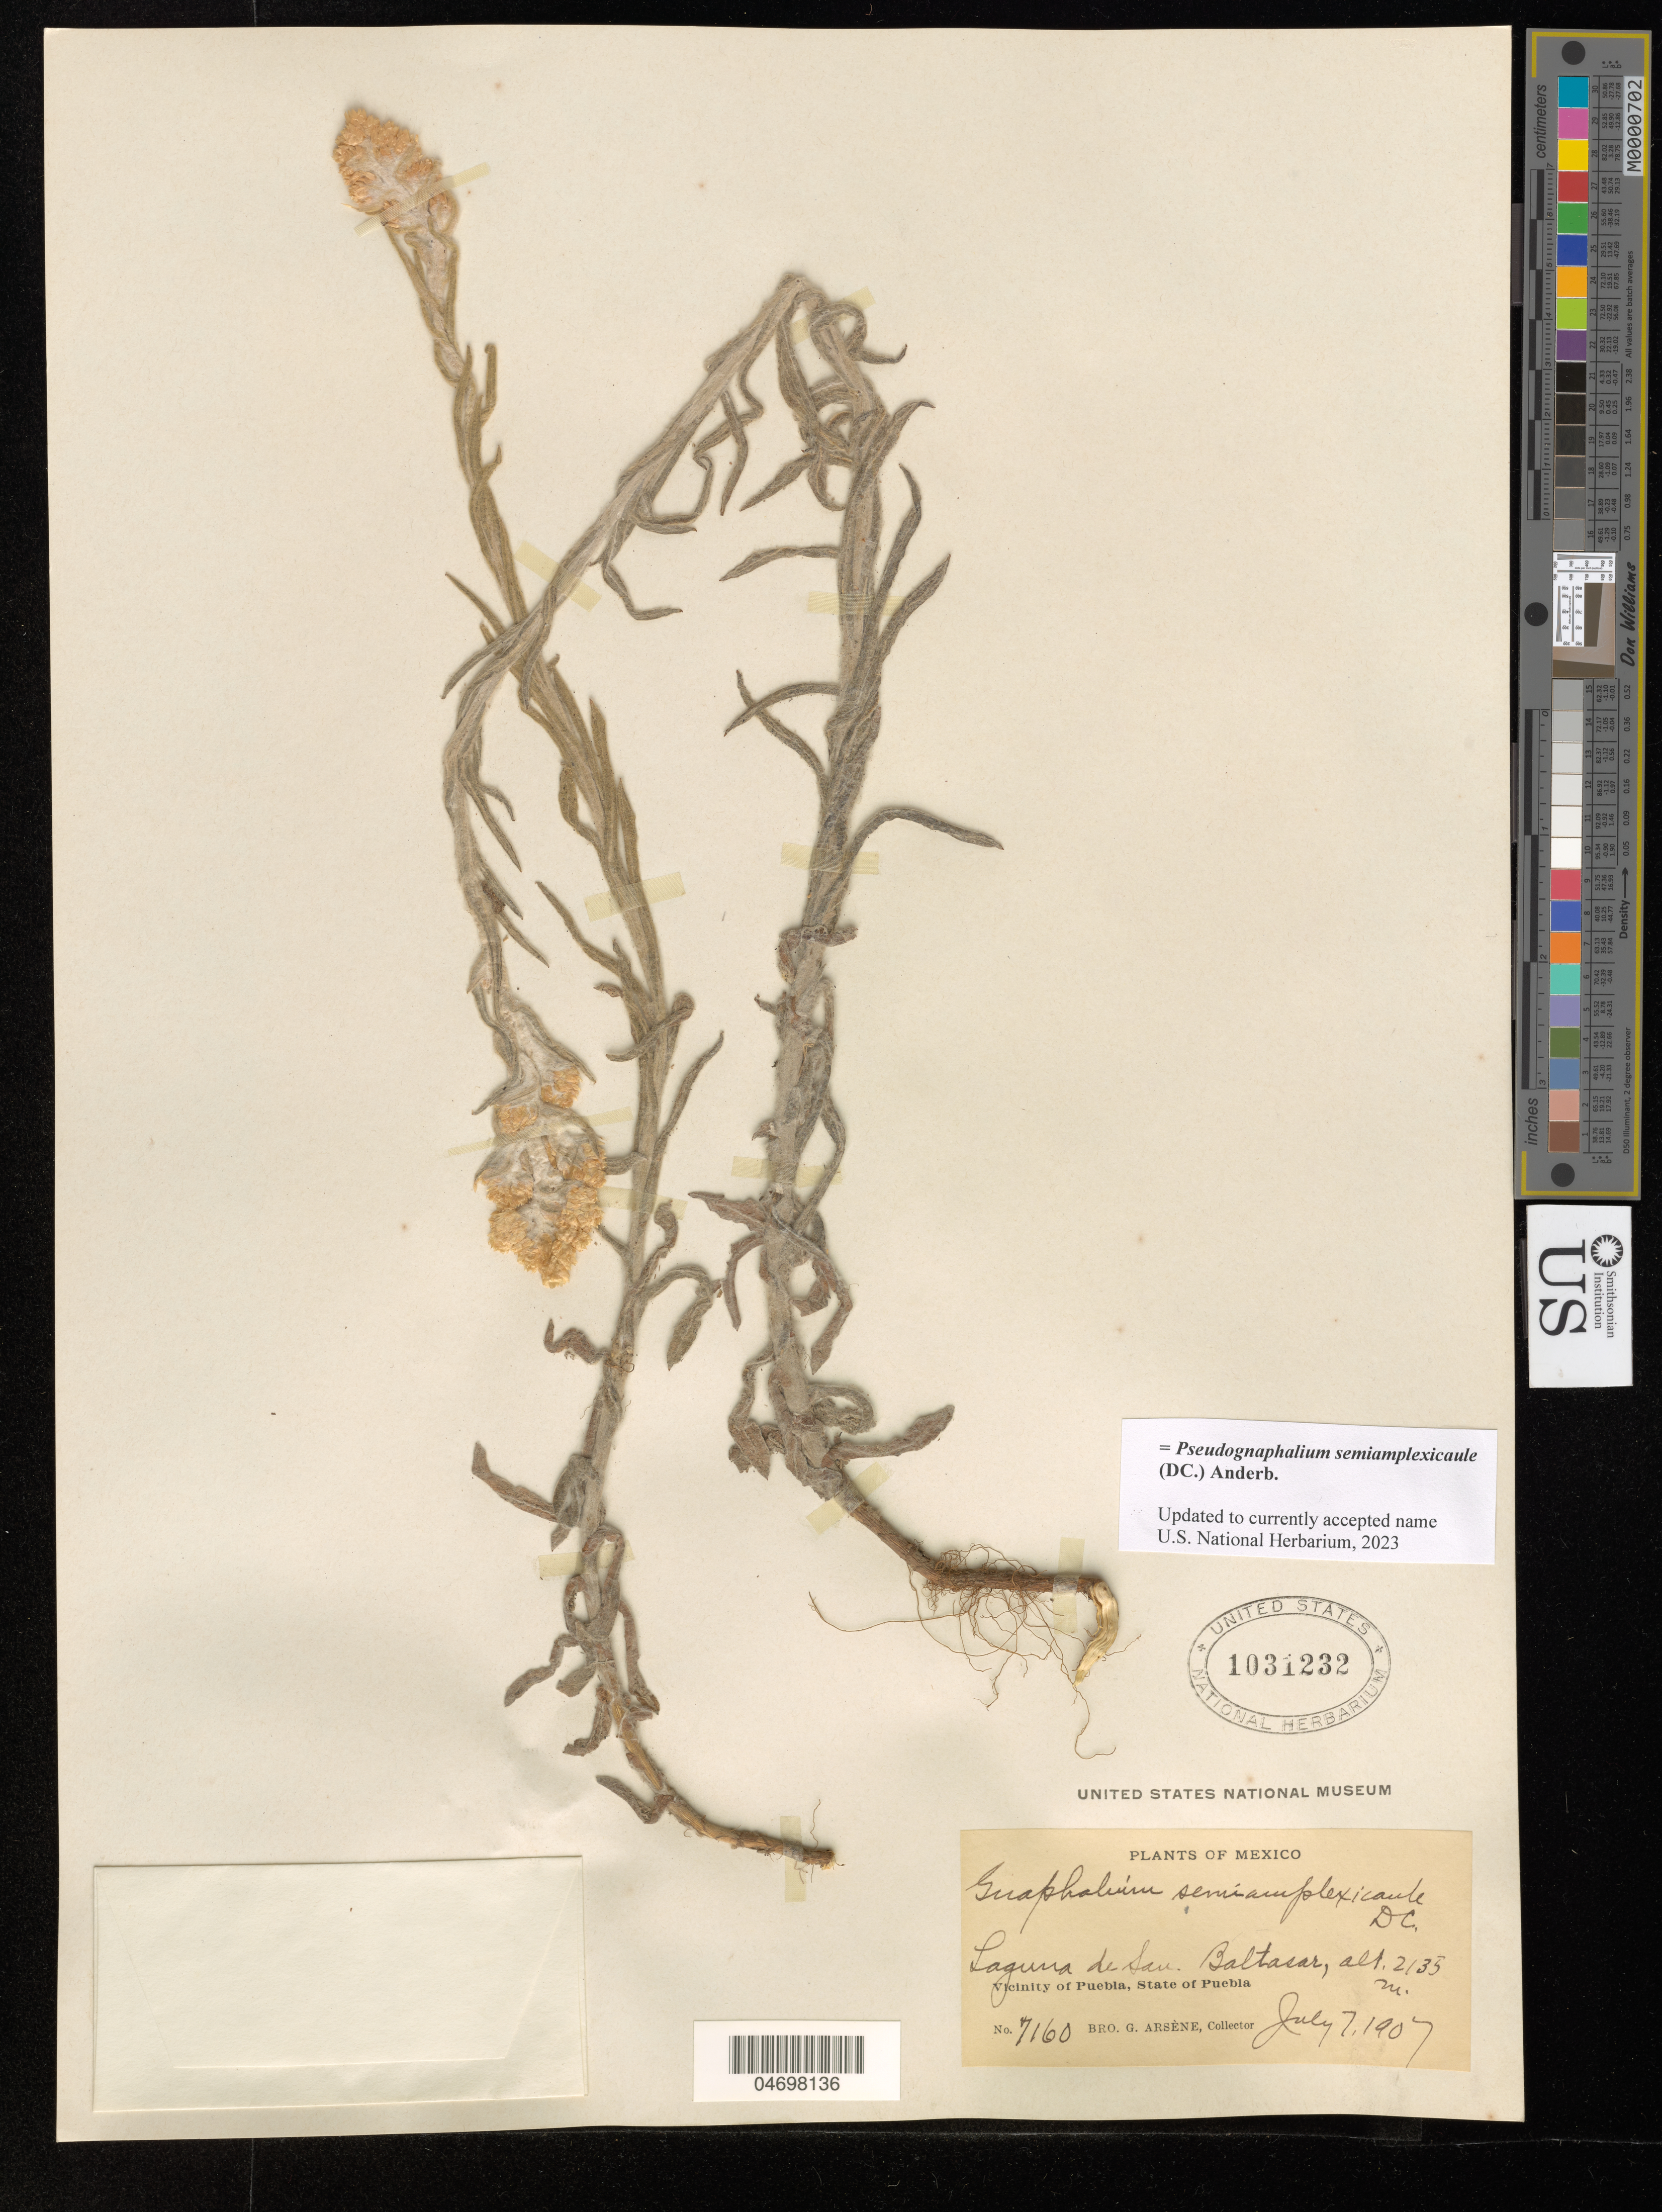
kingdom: Plantae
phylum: Tracheophyta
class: Magnoliopsida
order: Asterales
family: Asteraceae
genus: Pseudognaphalium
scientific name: Pseudognaphalium inornatum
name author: (DC.) Anderb.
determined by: Nesom, Guy L.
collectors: Bro. G. Arsène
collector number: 7160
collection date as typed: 07 Jul 1907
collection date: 1907-07-07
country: Mexico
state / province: Puebla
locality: Laguna de San Baltasar. Vicinity of Puebla, State of Puebla.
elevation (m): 2135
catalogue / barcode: US 1031232